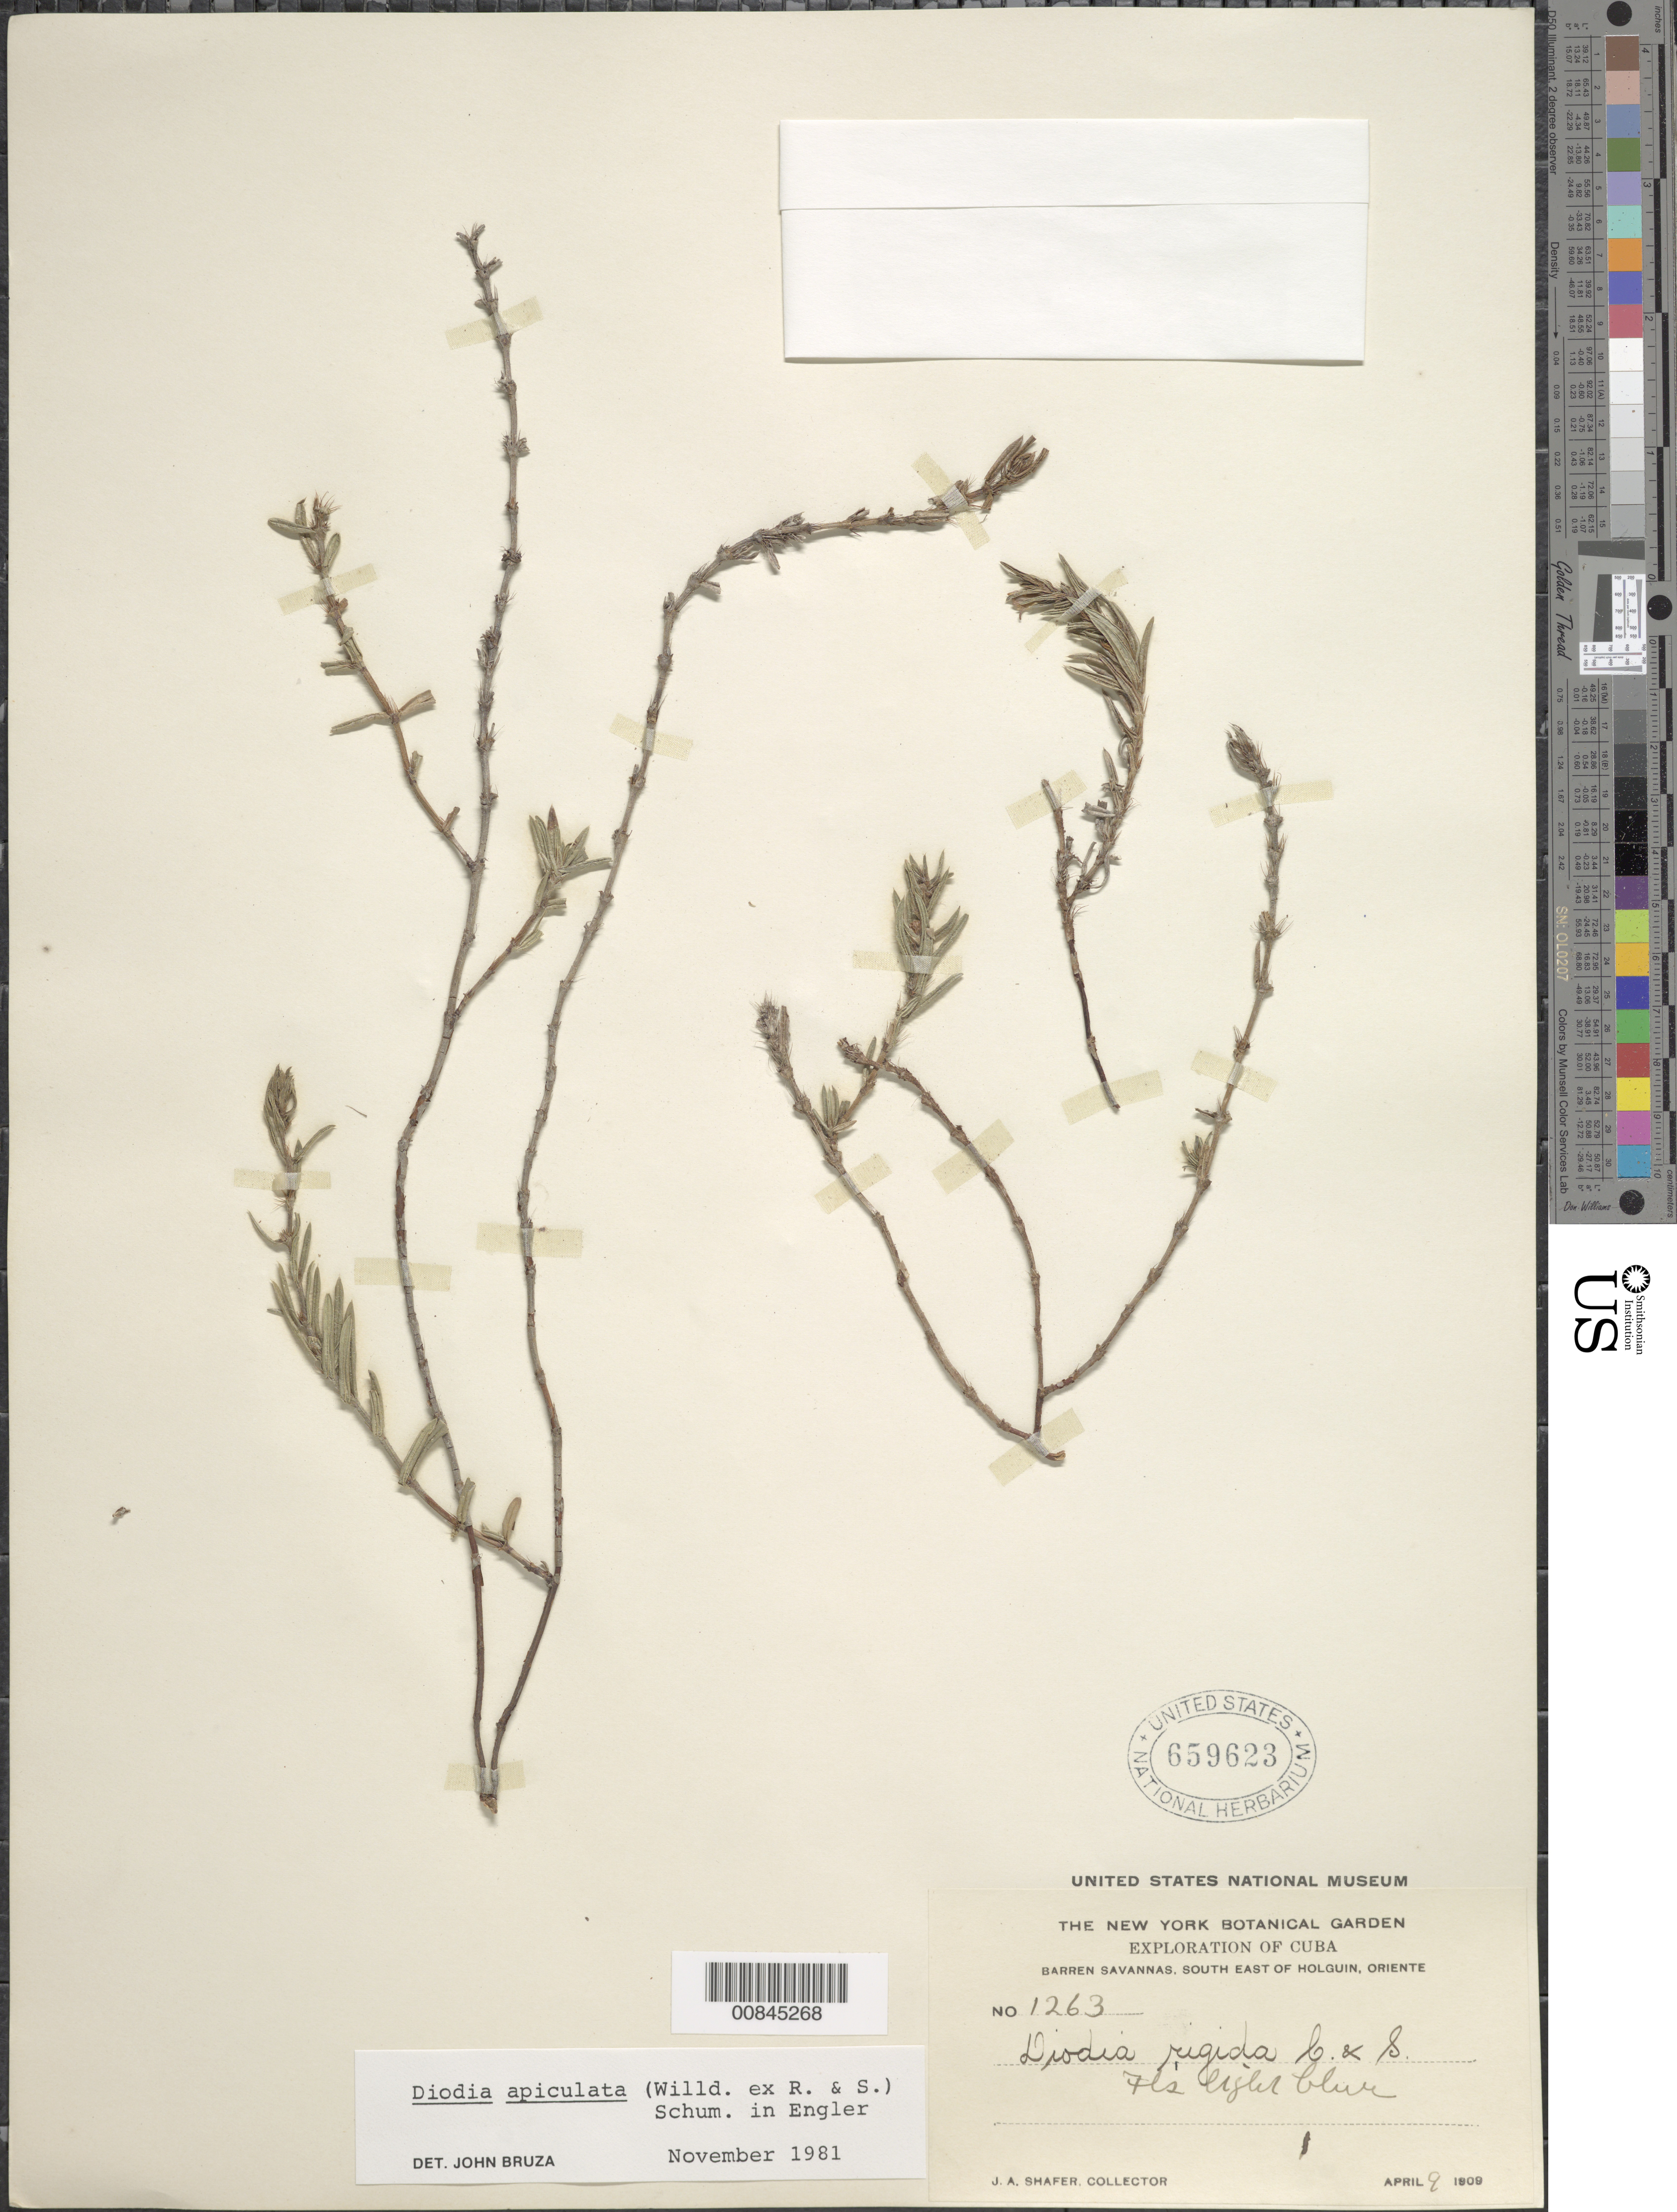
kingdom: Plantae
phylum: Tracheophyta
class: Magnoliopsida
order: Gentianales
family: Rubiaceae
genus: Diodella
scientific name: Diodella apiculata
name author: (Willd. ex Roem. & Schult.) Bacigalupo & E.L. Cabral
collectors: J. A. Shafer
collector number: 1263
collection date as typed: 09 Apr 1909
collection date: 1909-04-09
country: Cuba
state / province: Oriente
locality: Savannas southeast of Holguin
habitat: Barren savannas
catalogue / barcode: US 659623